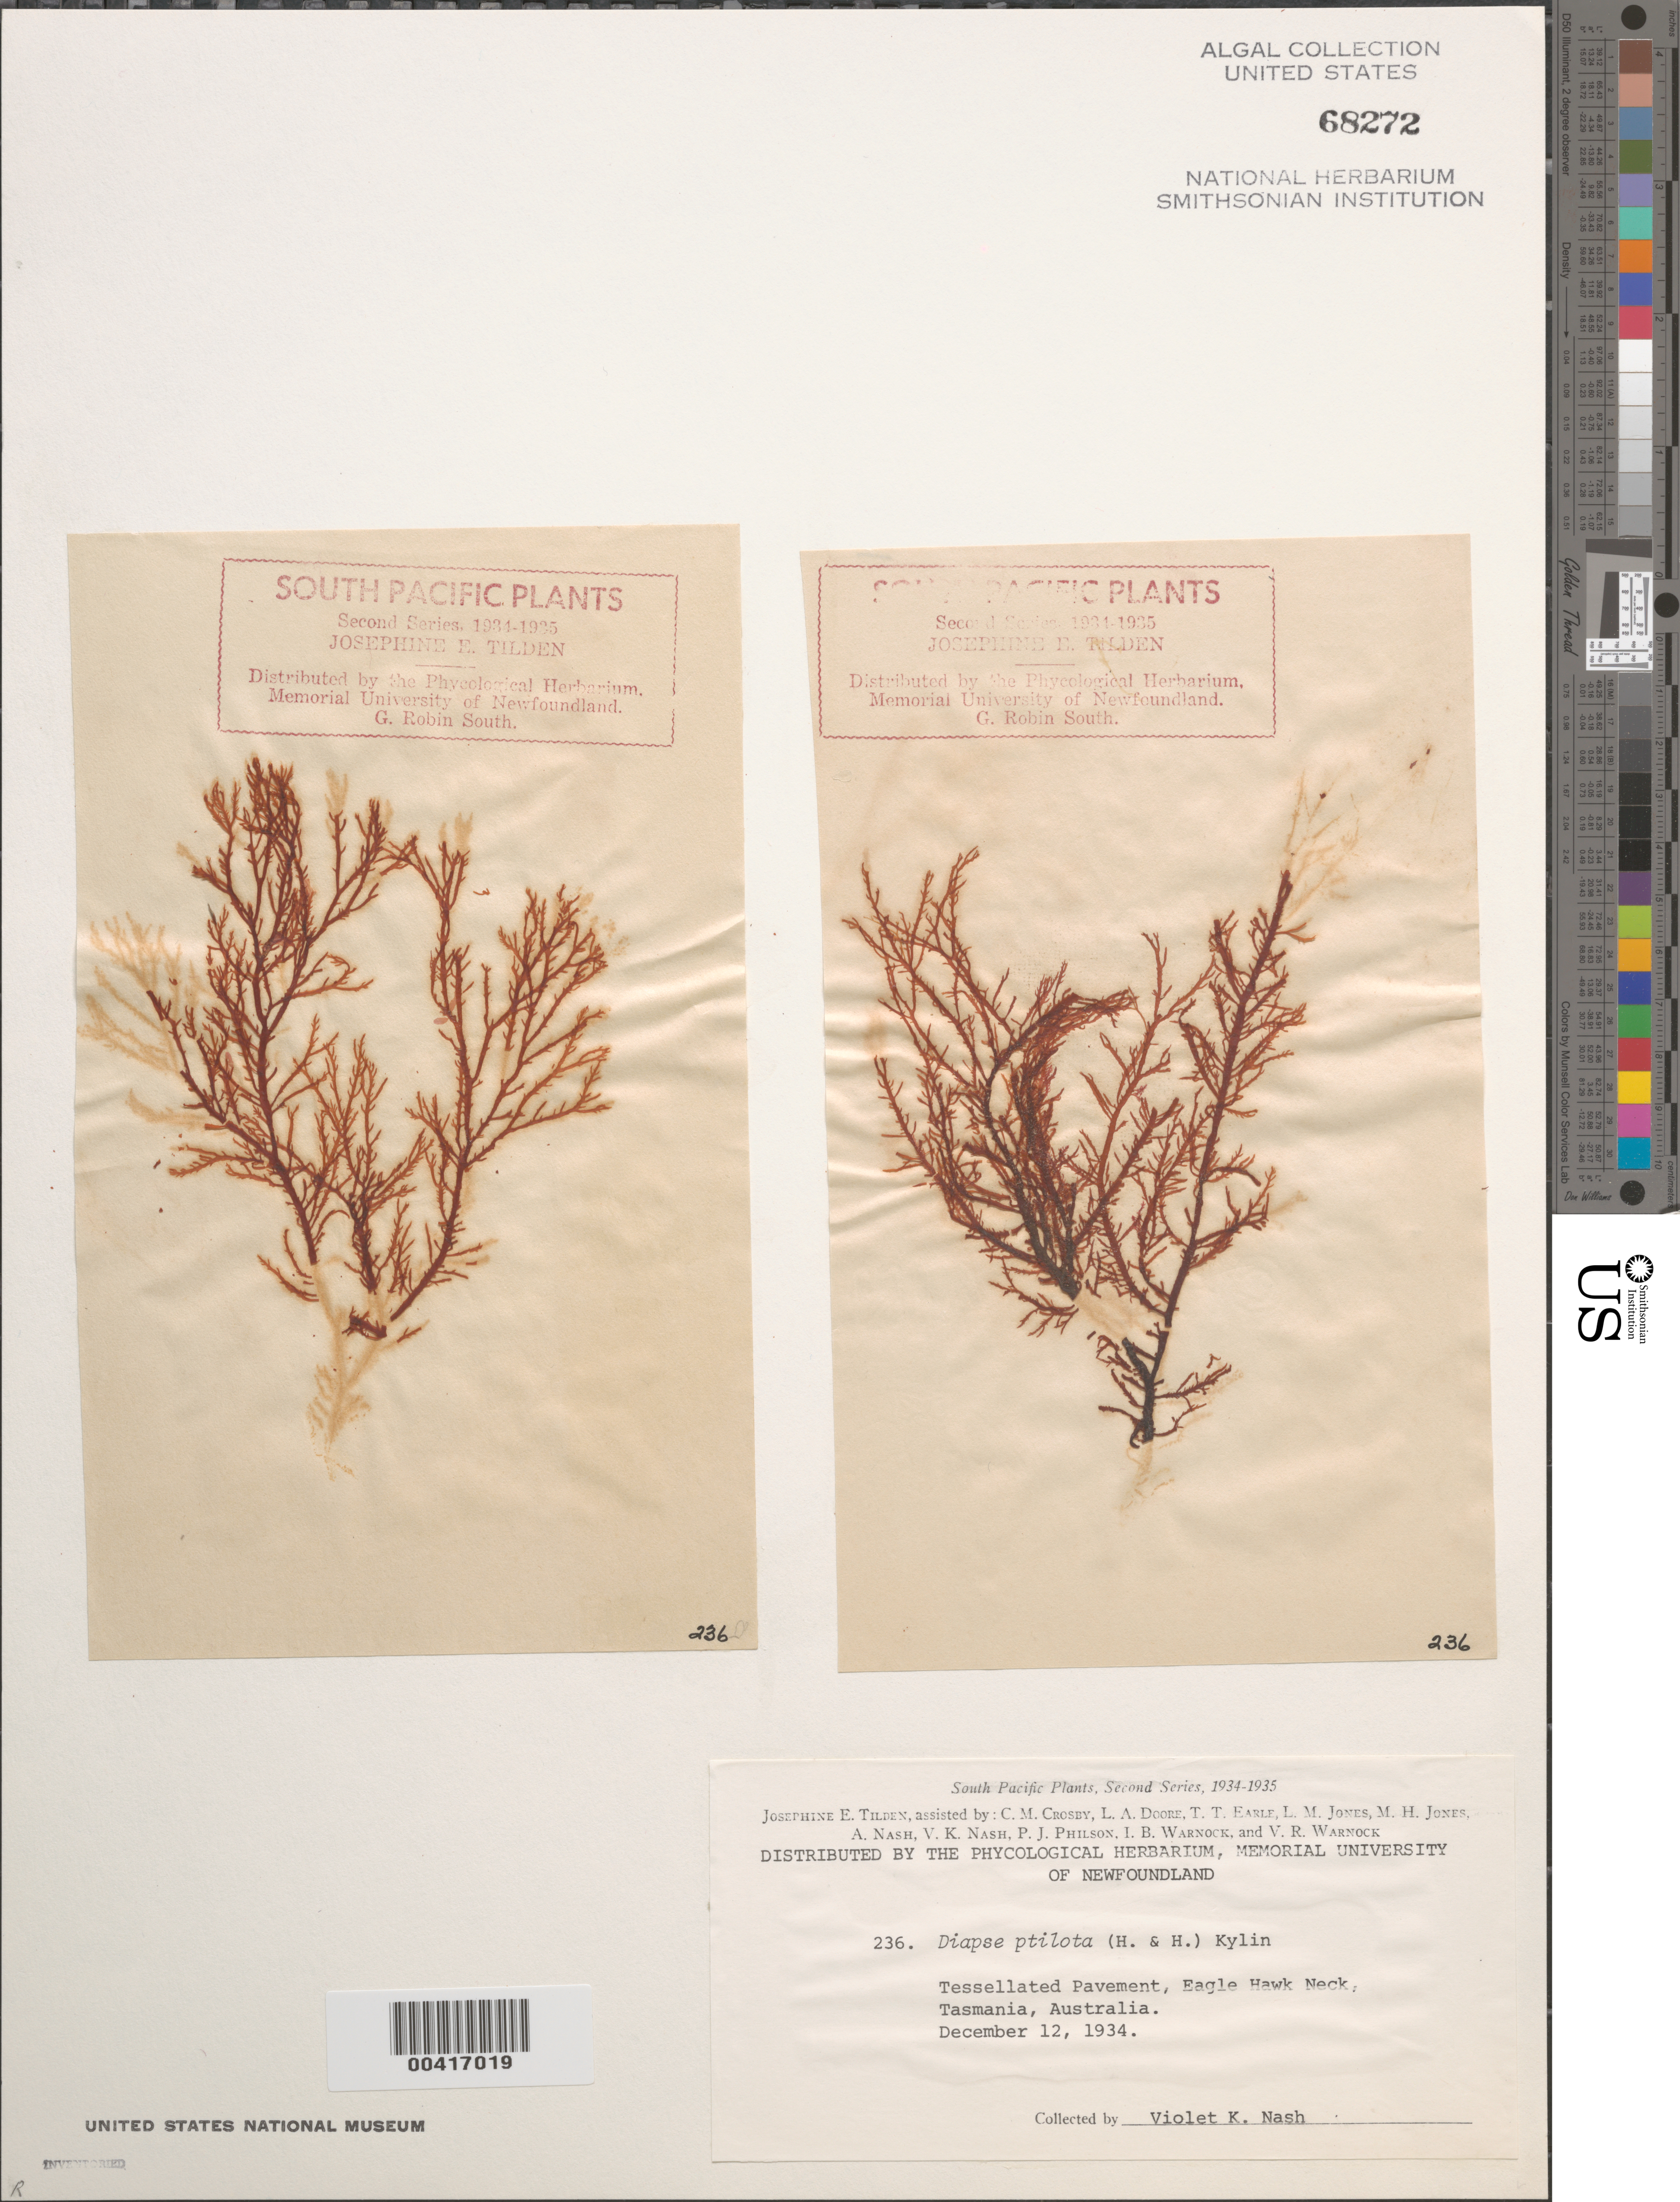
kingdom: Plantae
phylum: Rhodophyta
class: Florideophyceae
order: Ceramiales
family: Callithamniaceae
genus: Diapse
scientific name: Diapse ptilota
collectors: V. K. Nash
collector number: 236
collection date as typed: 12 Dec 1934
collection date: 1934-12-12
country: Australia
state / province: Tasmania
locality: Eagle Hawk Neck, Tessellated Pavement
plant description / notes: Tilden, South Pacific Plants, Second Series, 1934-1935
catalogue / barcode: US 68272